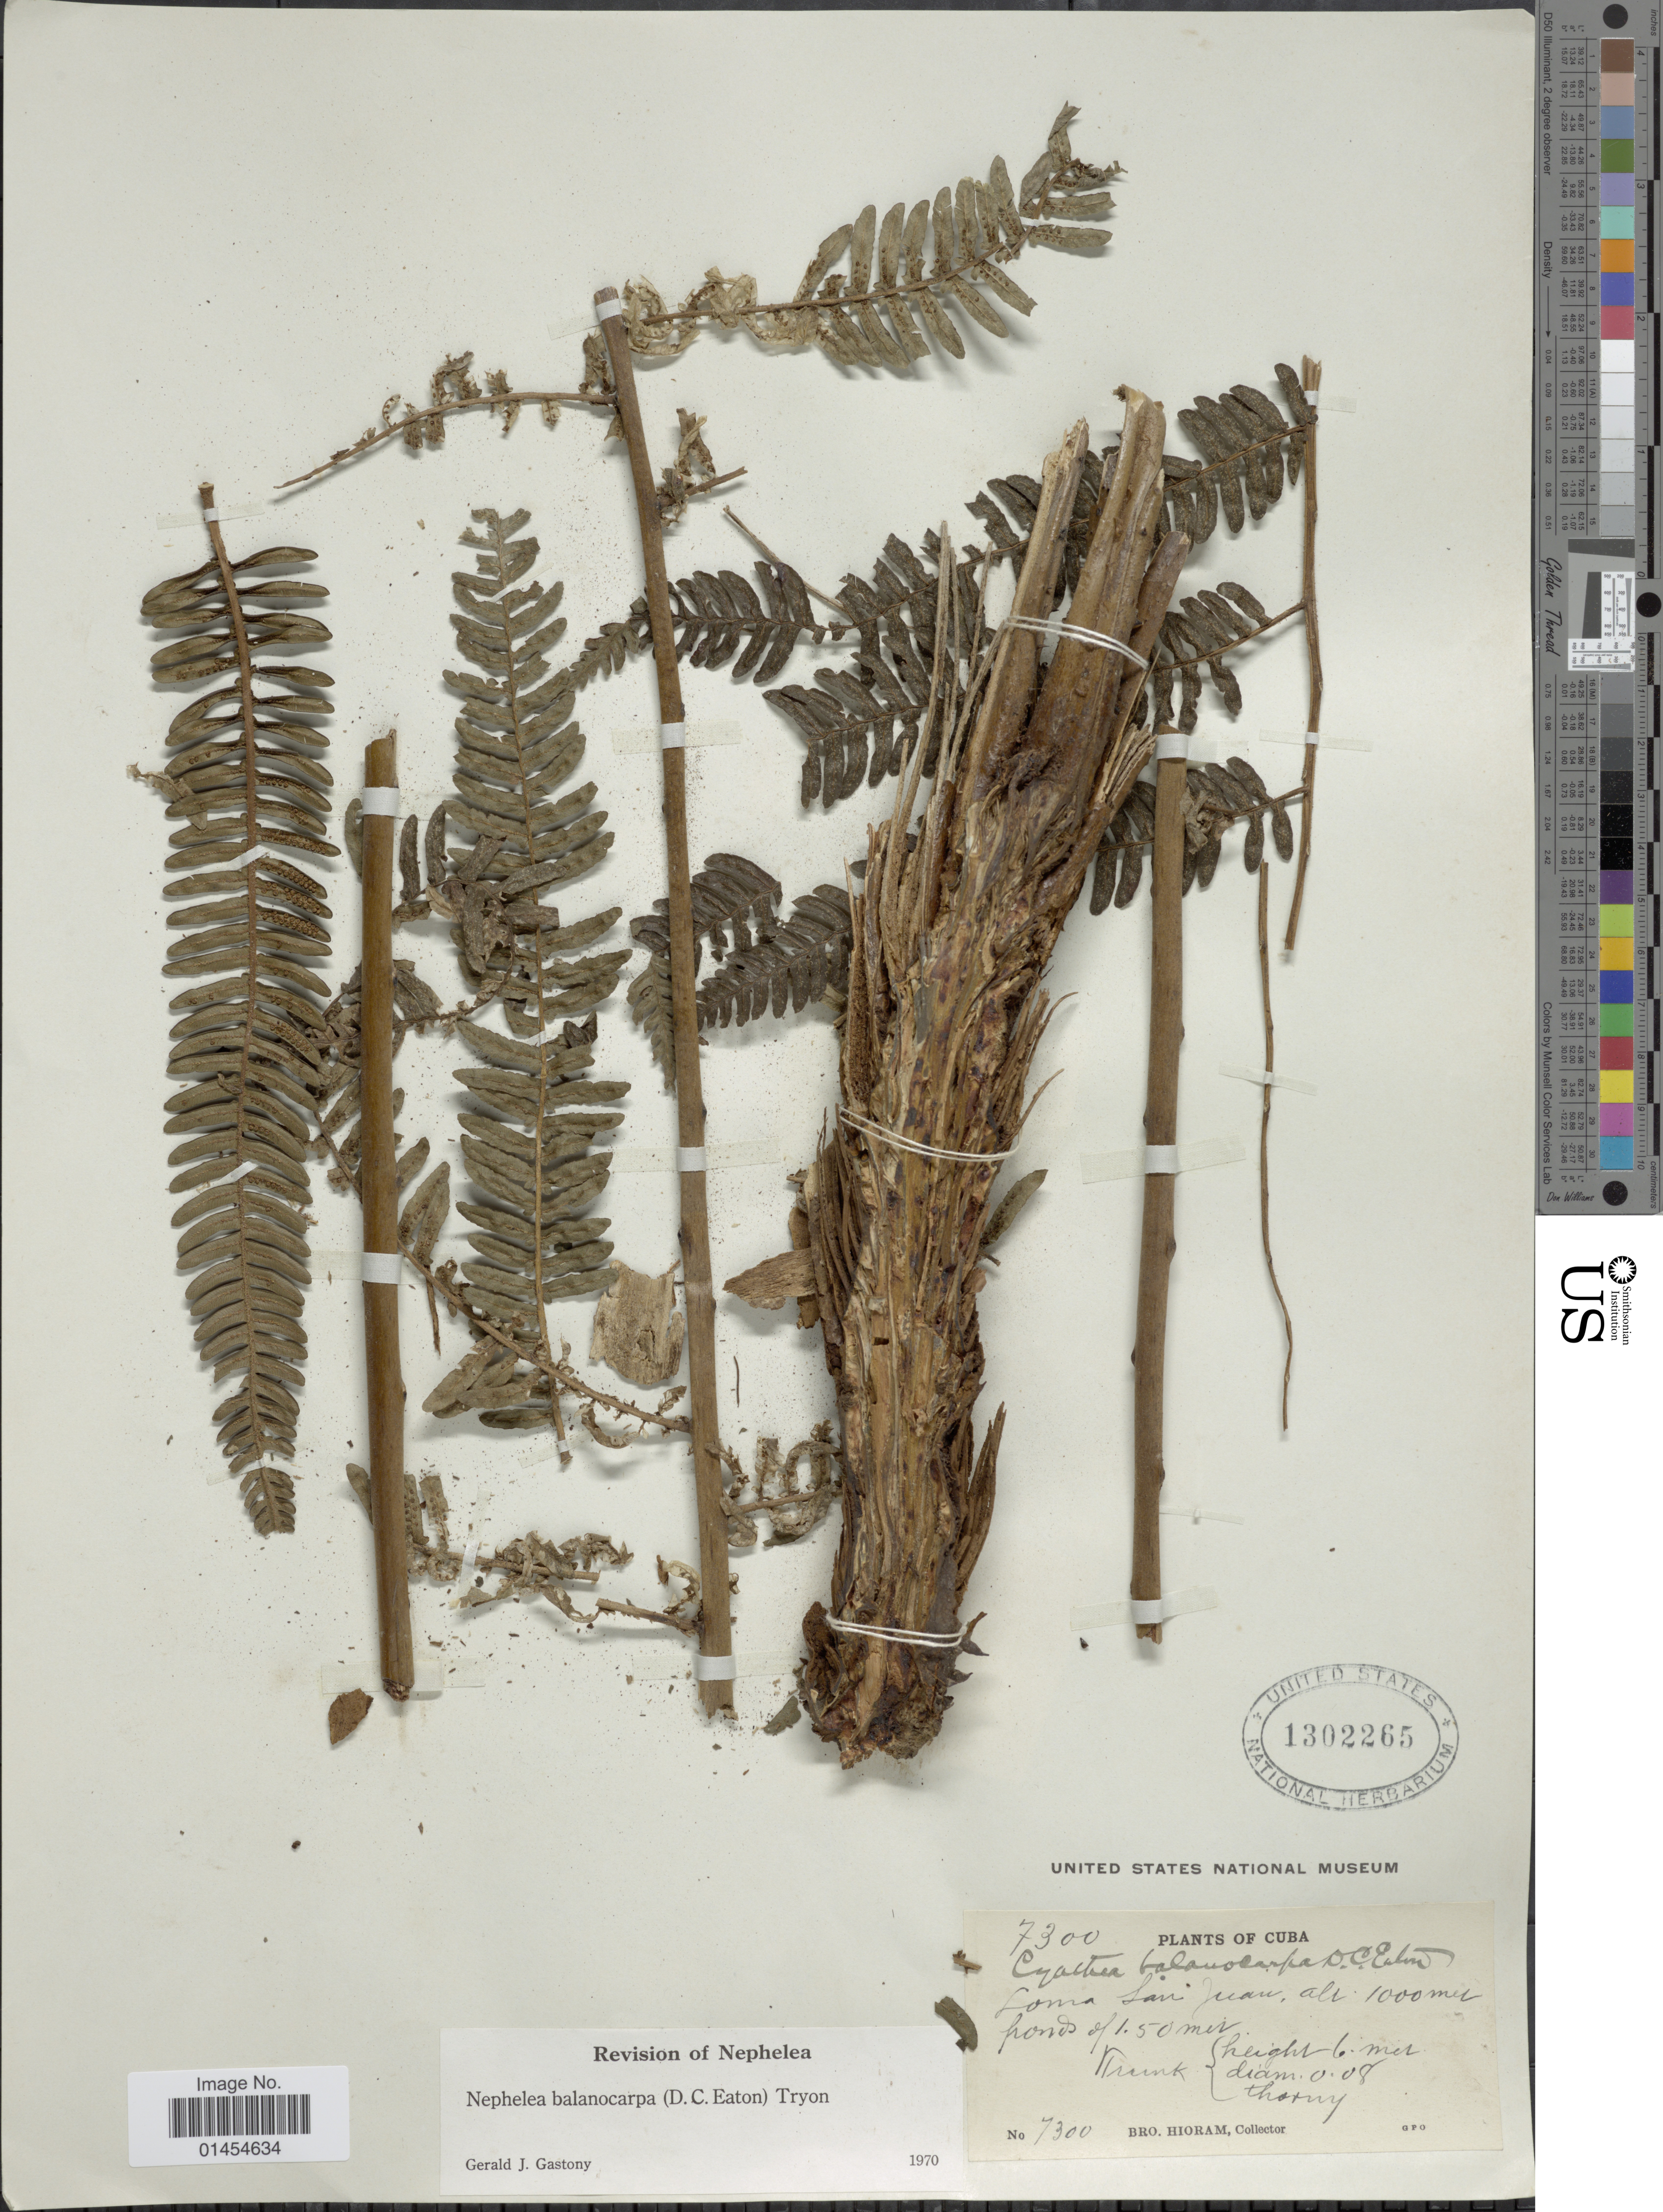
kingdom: Plantae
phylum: Tracheophyta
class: Polypodiopsida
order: Cyatheales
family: Cyatheaceae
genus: Alsophila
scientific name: Alsophila balanocarpa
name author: (D.C. Eaton) D.S. Conant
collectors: Bro. Hioram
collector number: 7300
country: Cuba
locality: Loma San Juan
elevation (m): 1000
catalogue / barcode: US 1302265